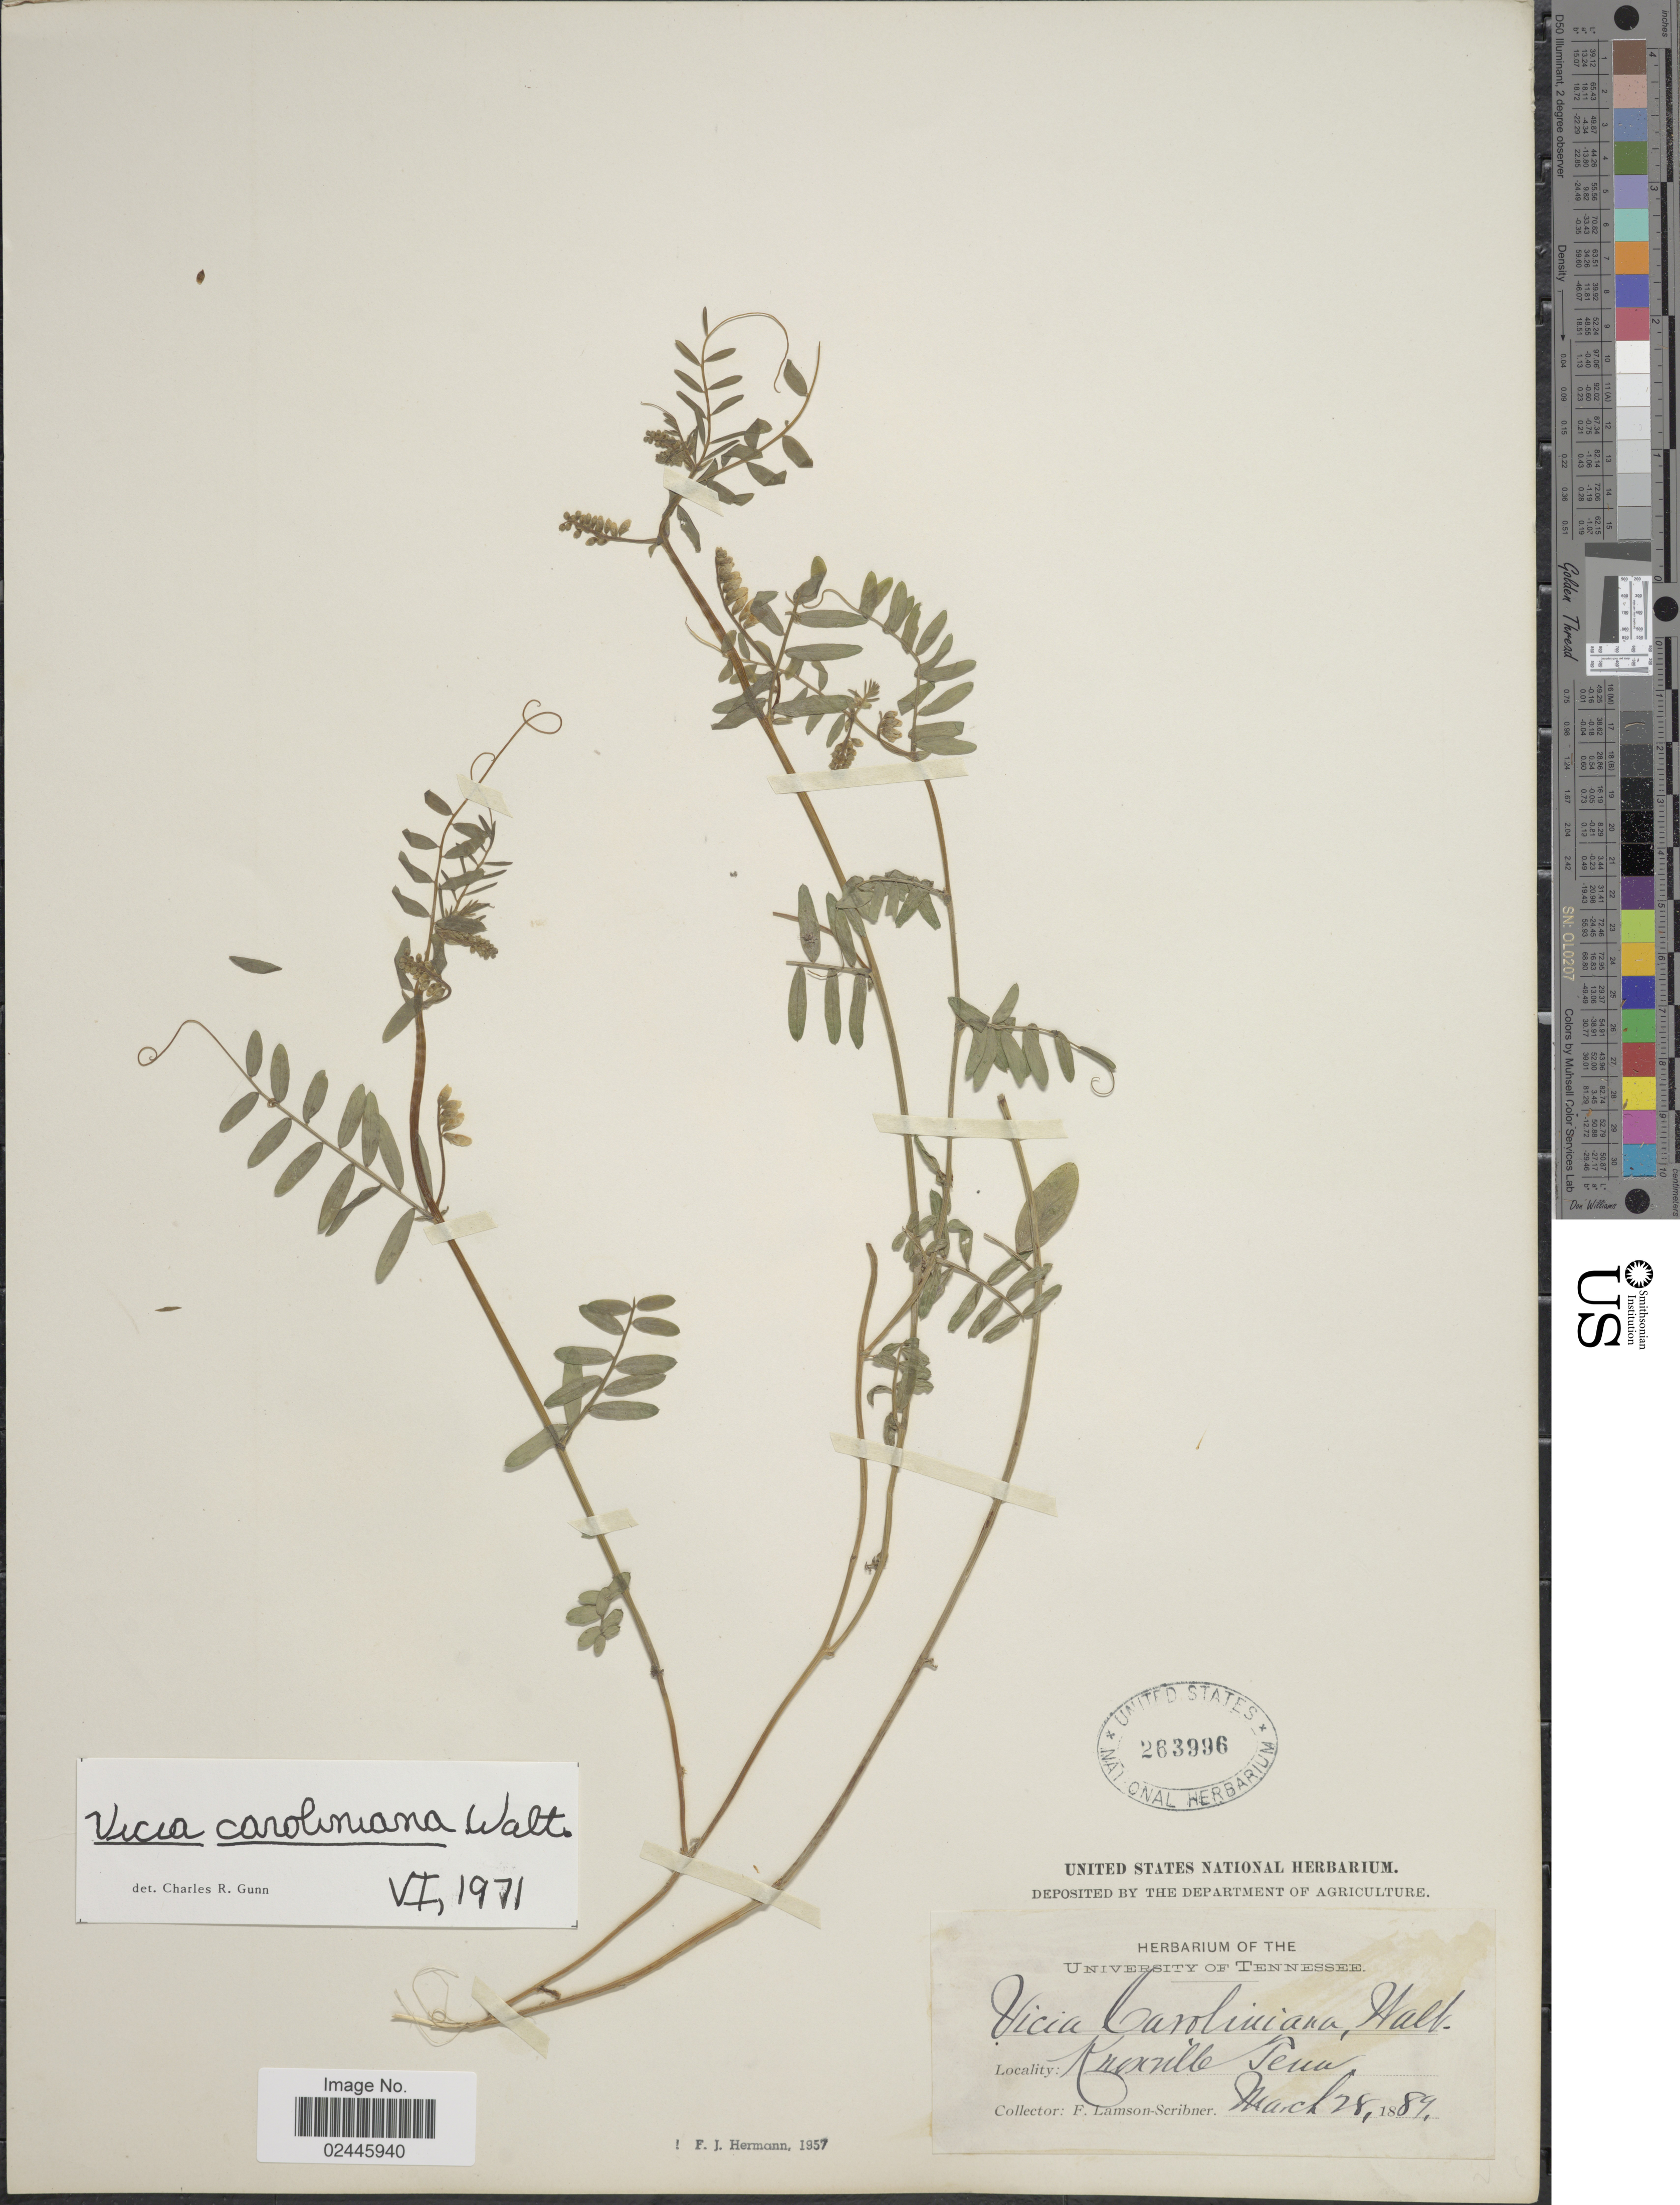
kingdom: Plantae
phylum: Tracheophyta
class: Magnoliopsida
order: Fabales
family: Fabaceae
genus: Vicia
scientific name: Vicia caroliniana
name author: Walter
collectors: F. Lamson-Scribner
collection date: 1889-03-28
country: United States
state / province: Tennessee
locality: Knoxville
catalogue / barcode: US 263996